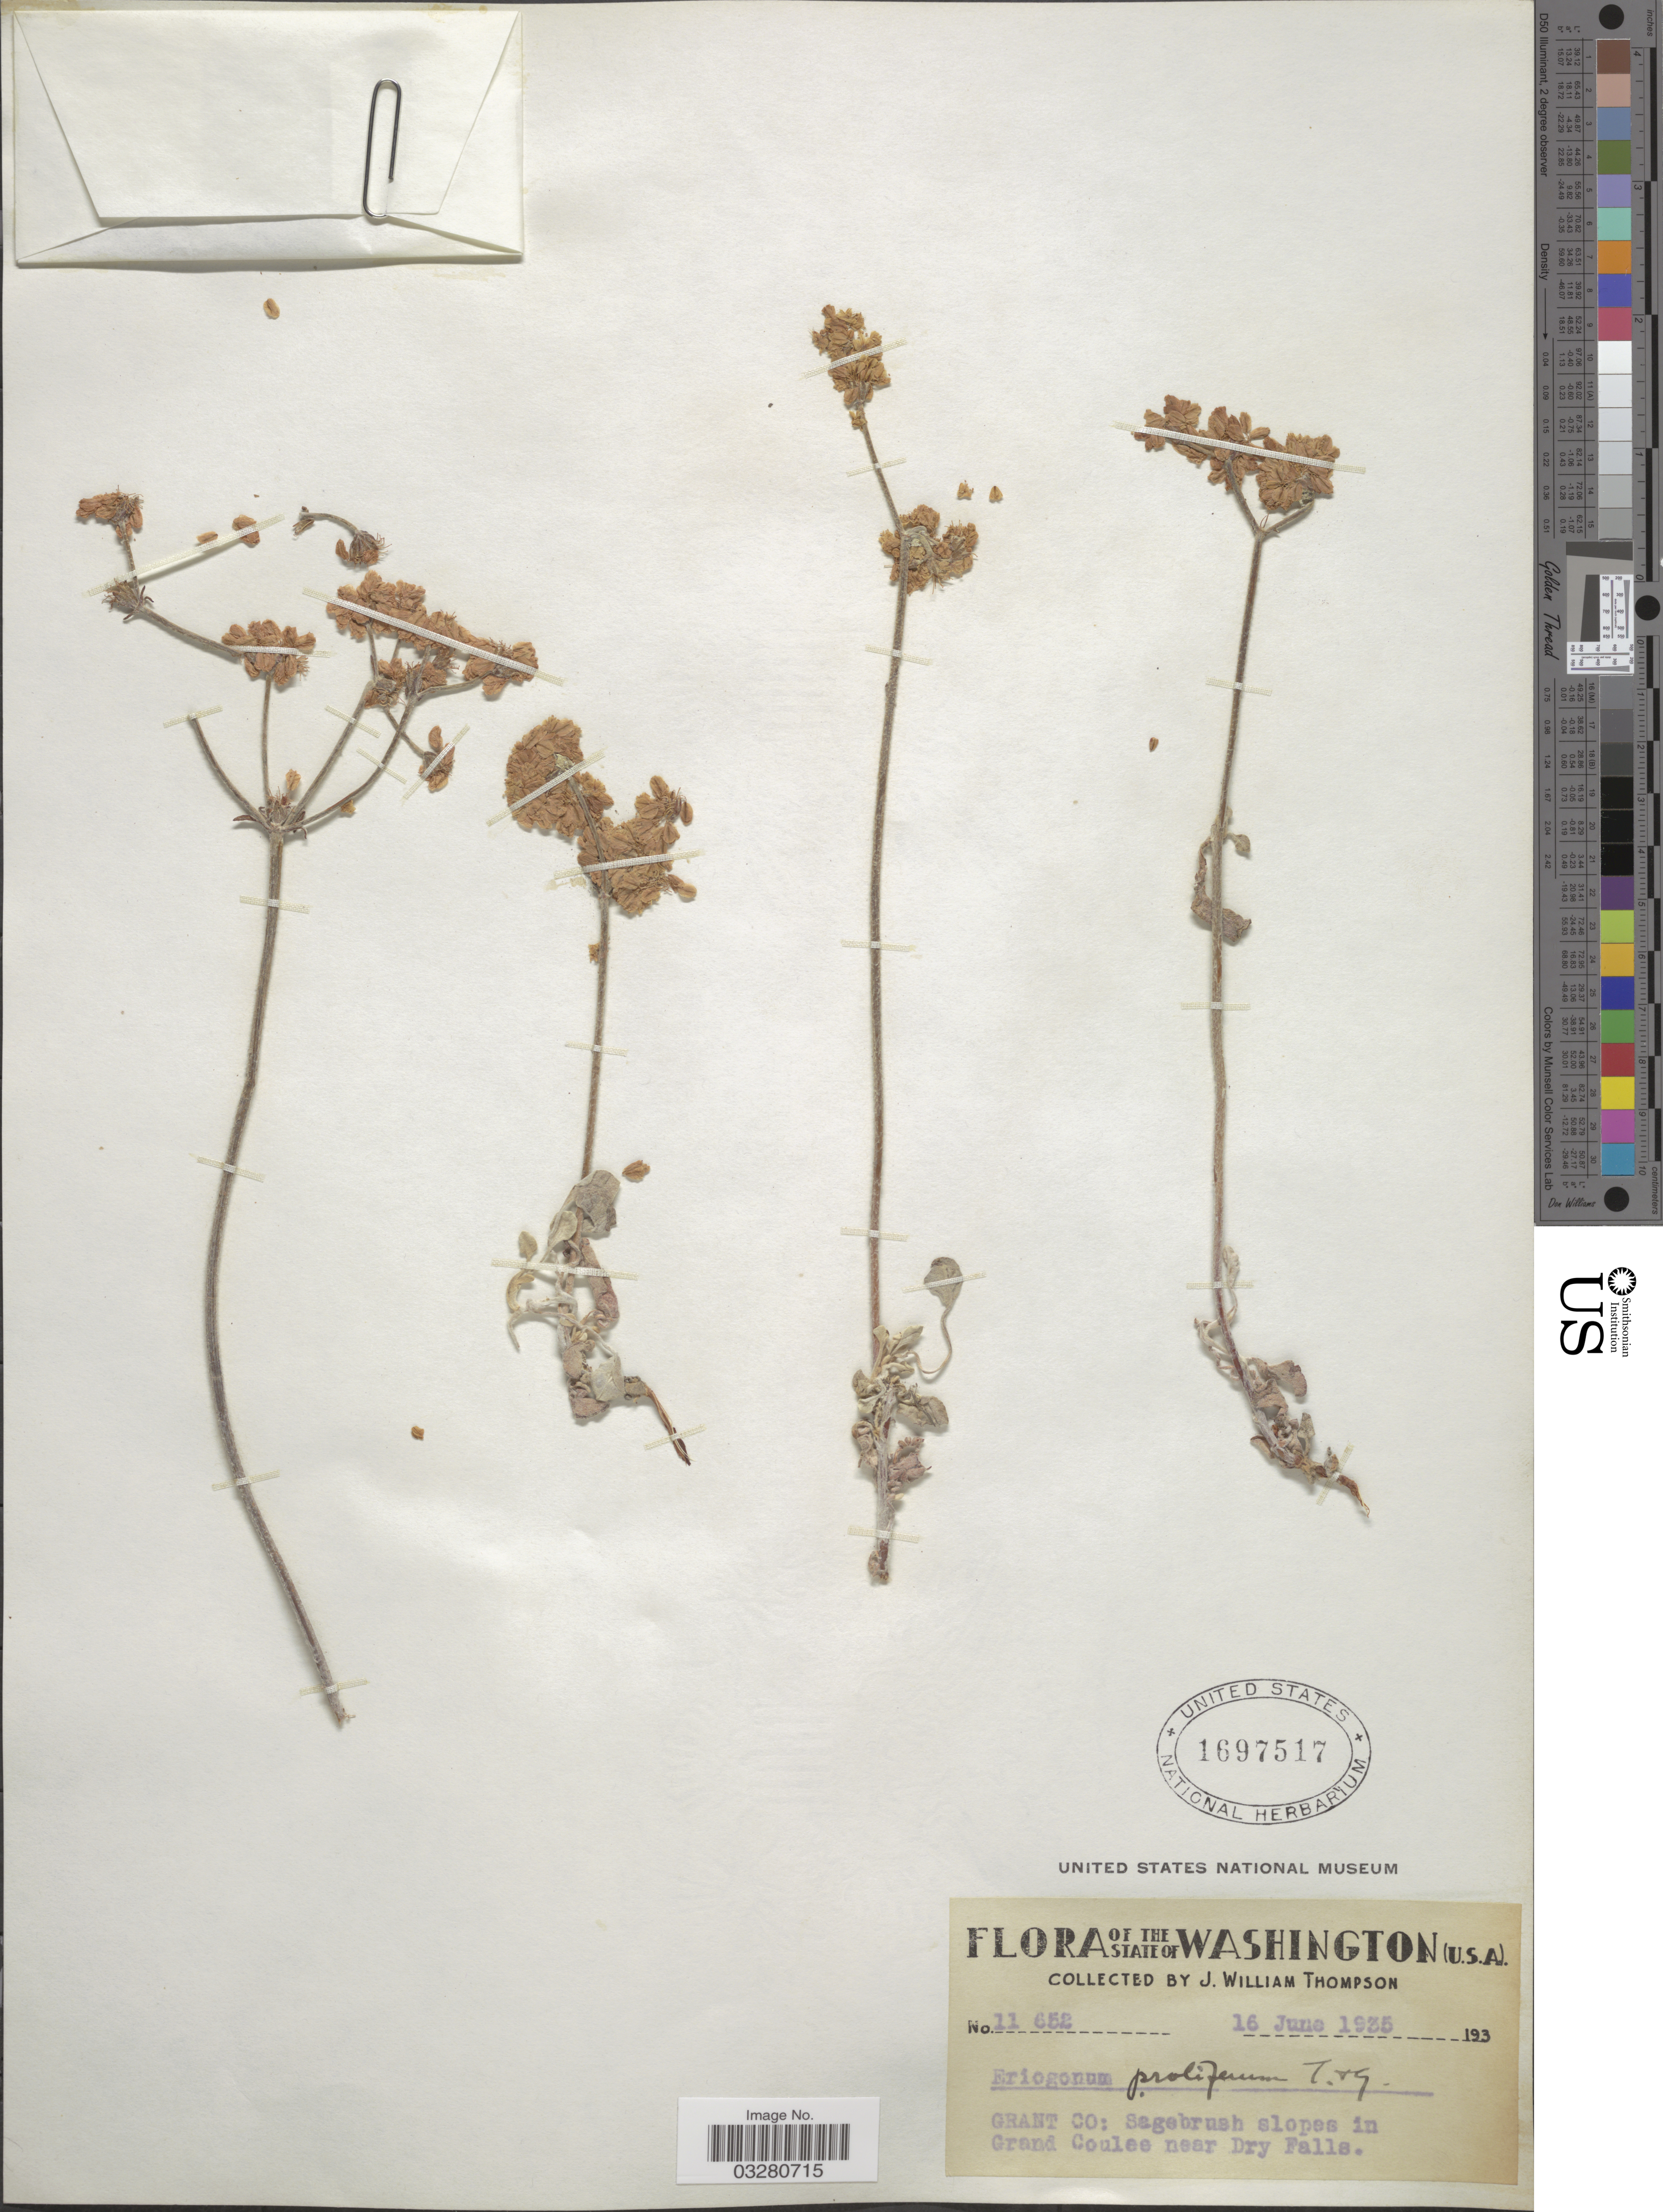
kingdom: Plantae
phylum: Tracheophyta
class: Magnoliopsida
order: Caryophyllales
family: Polygonaceae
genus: Eriogonum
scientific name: Eriogonum strictum subsp. proliferum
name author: (Torr. & A. Gray) S. Stokes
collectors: J. W. Thompson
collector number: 11652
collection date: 1935-06-16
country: United States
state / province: Washington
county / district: Grant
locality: Grant Co: Sagebrush slopes in Grand Coulee near Dry Falls.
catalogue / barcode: US 1697517